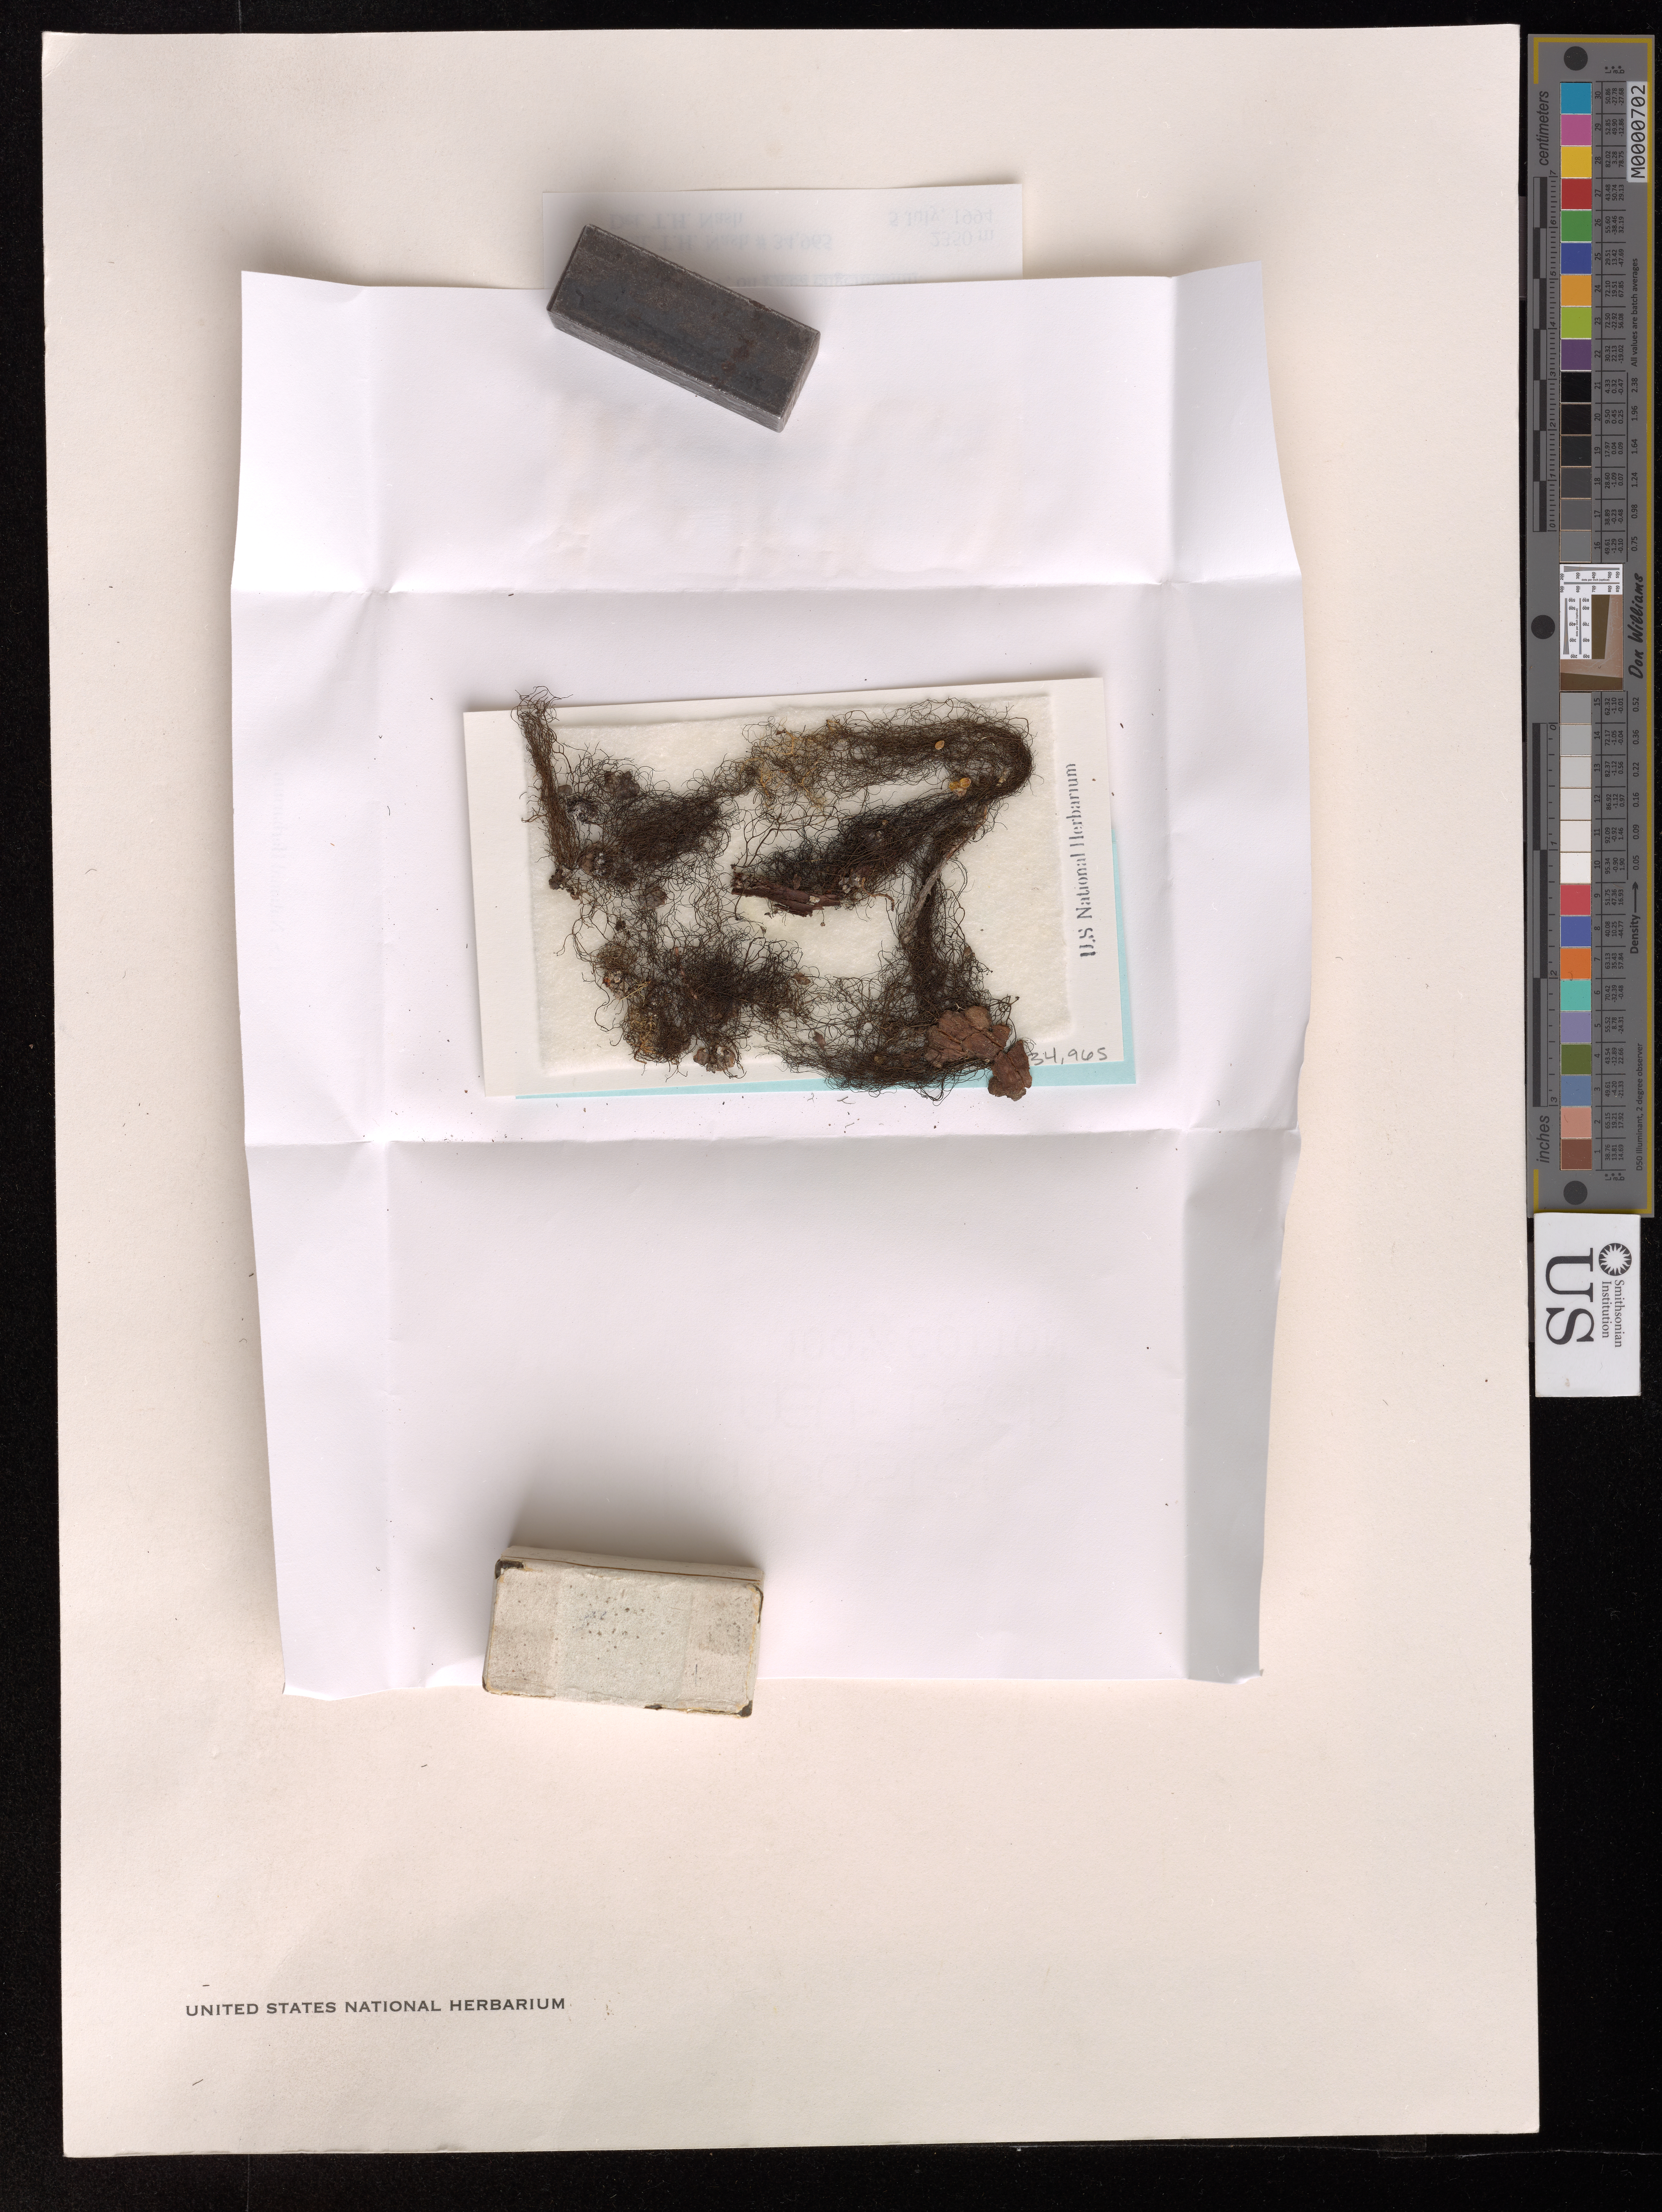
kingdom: Fungi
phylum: Ascomycota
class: Lecanoromycetes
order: Lecanorales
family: Parmeliaceae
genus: Bryoria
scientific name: Bryoria fuscescens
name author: (Gyeln.) Brodo & D.Hawksw.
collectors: T. H. Nash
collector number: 34965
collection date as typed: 04 Jul 1994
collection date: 1994-07-05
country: United States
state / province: Arizona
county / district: Apache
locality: Mount Baldy Wilderness, along the Little Clorado River Valley along the trail from Sheep's Crossing to Mount Baldy.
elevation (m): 2350